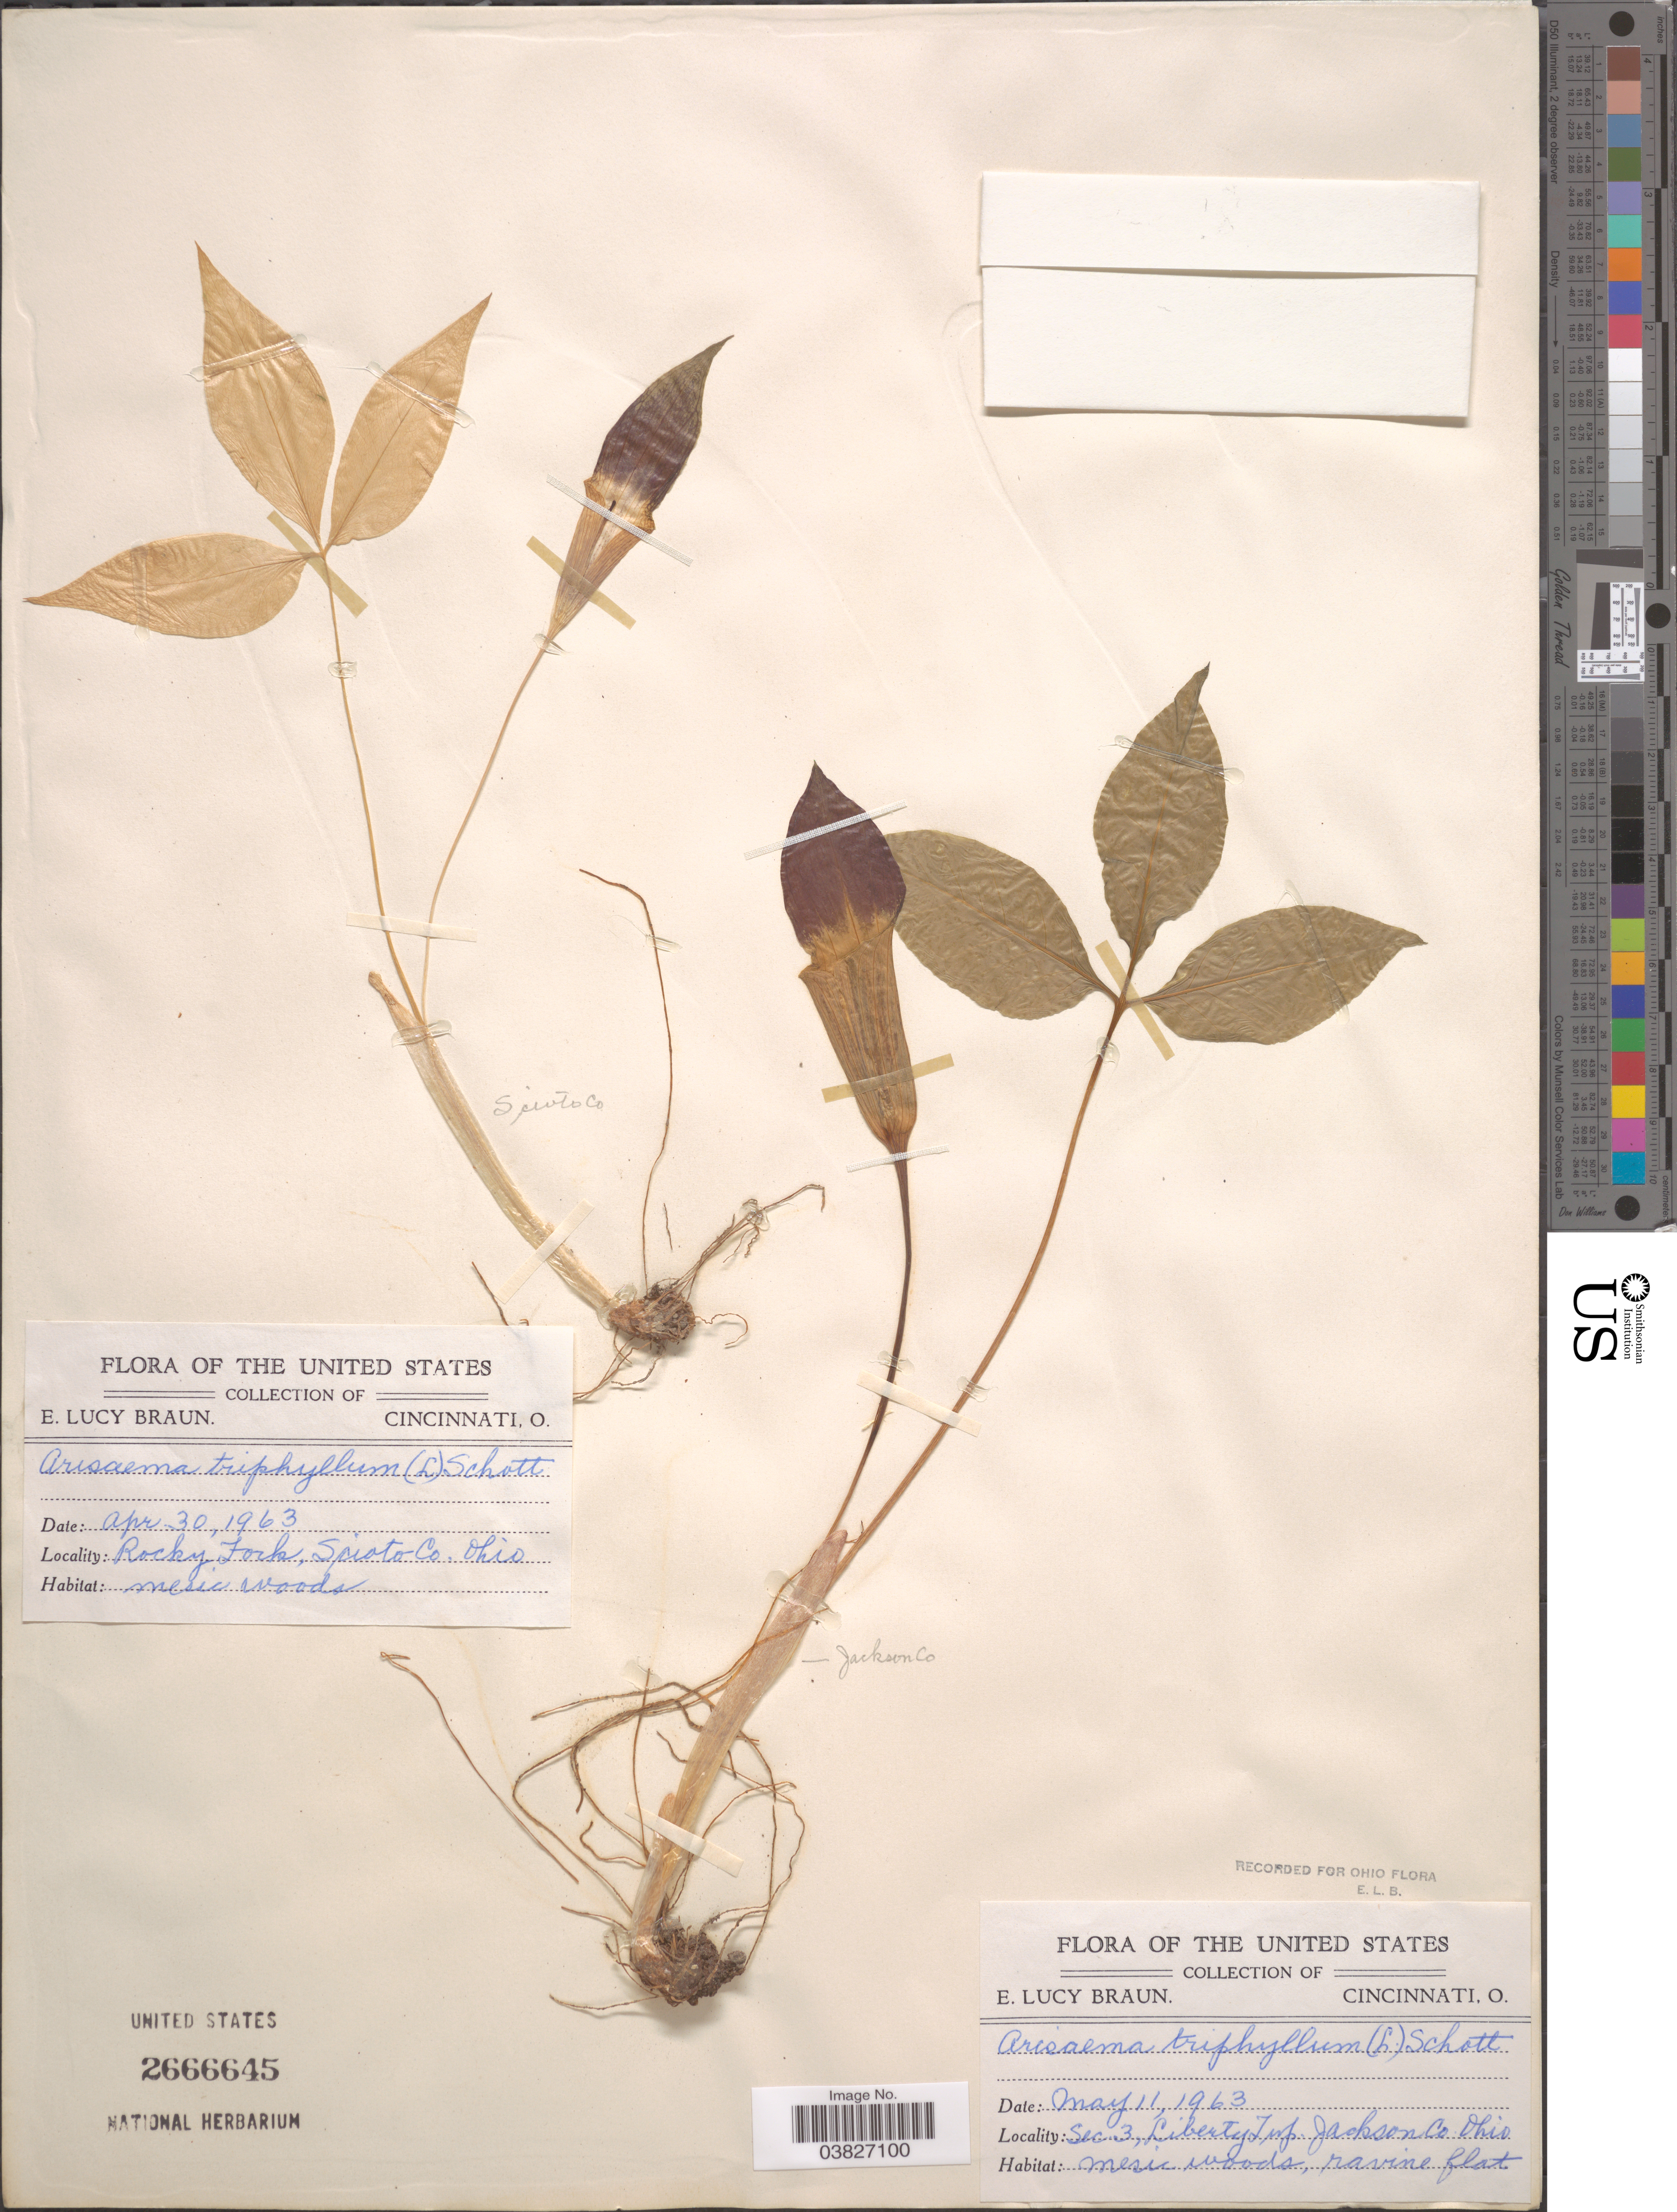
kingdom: Plantae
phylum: Tracheophyta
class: Liliopsida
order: Alismatales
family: Araceae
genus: Arisaema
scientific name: Arisaema triphyllum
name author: (L.) Schott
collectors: E. L. Braun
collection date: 1963-04-30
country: United States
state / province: Ohio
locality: Rocky Fork, Scioto Co.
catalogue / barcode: US 2666645